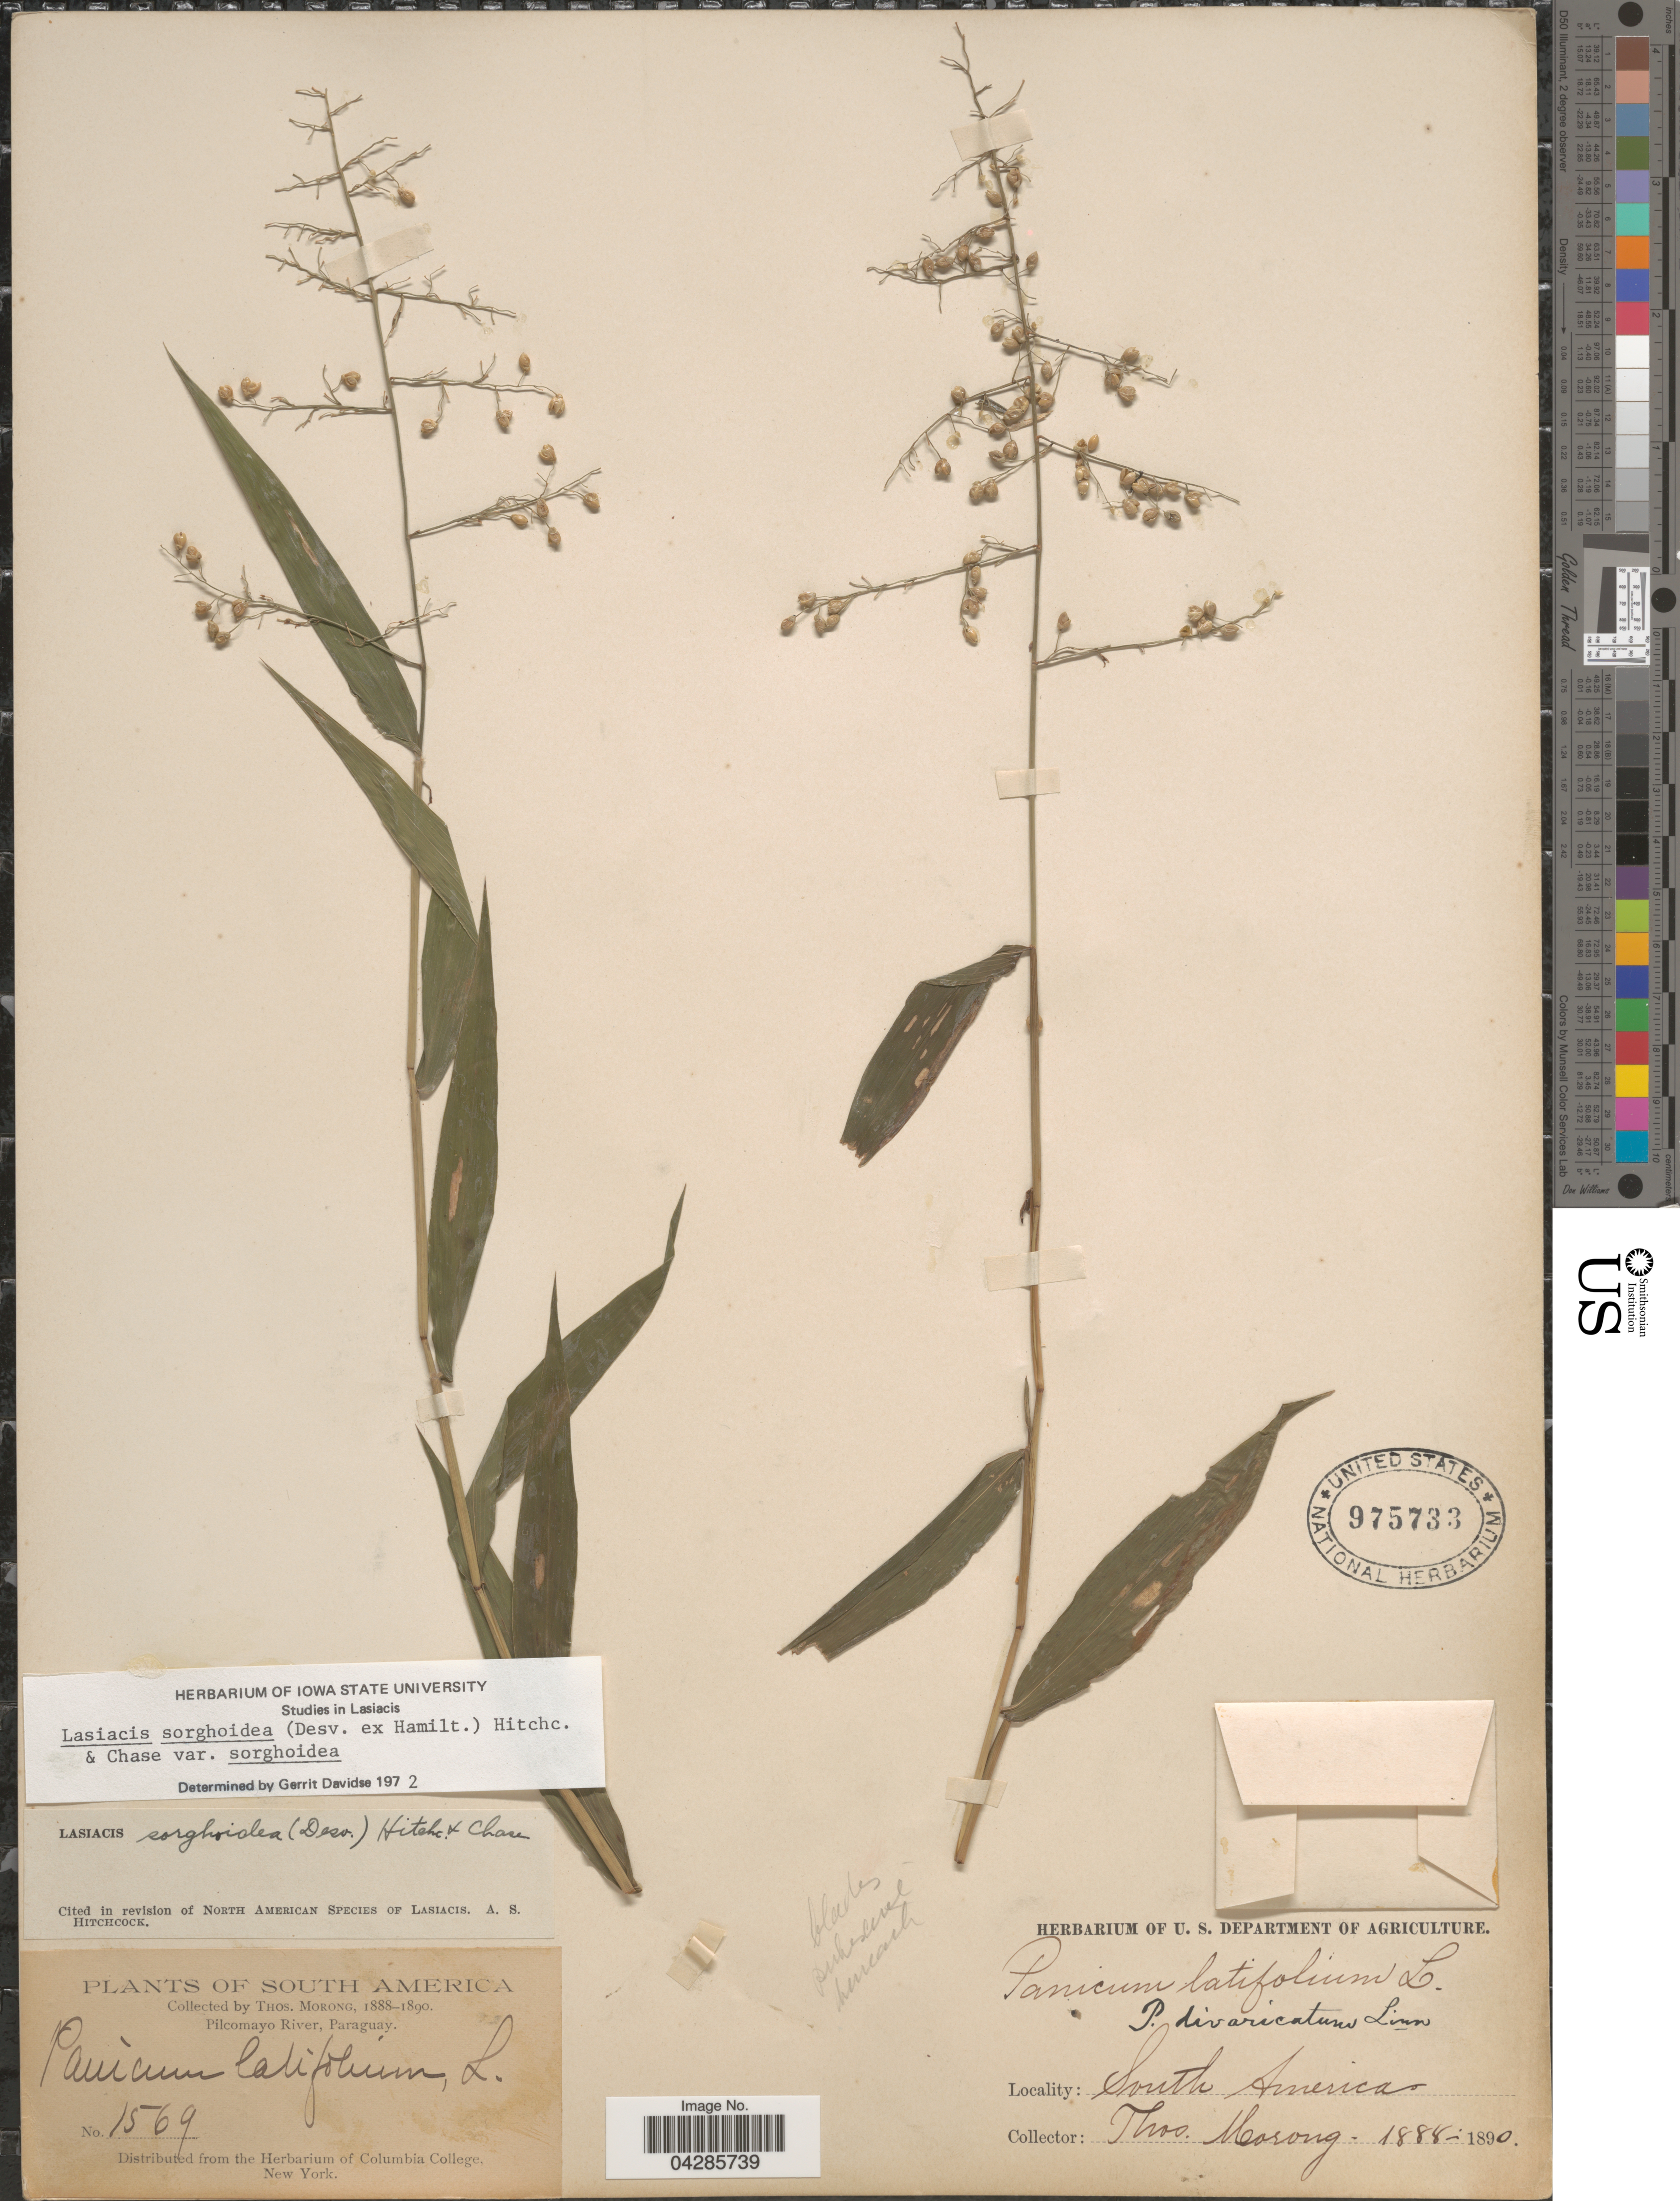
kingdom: Plantae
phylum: Tracheophyta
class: Liliopsida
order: Poales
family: Poaceae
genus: Lasiacis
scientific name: Lasiacis sorghoidea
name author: (Desv. ex Ham.) Hitchc. & Chase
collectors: ex herb. T. Morong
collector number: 1569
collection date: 1888/1890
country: Paraguay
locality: Pilcomayo River.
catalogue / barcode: US 975733